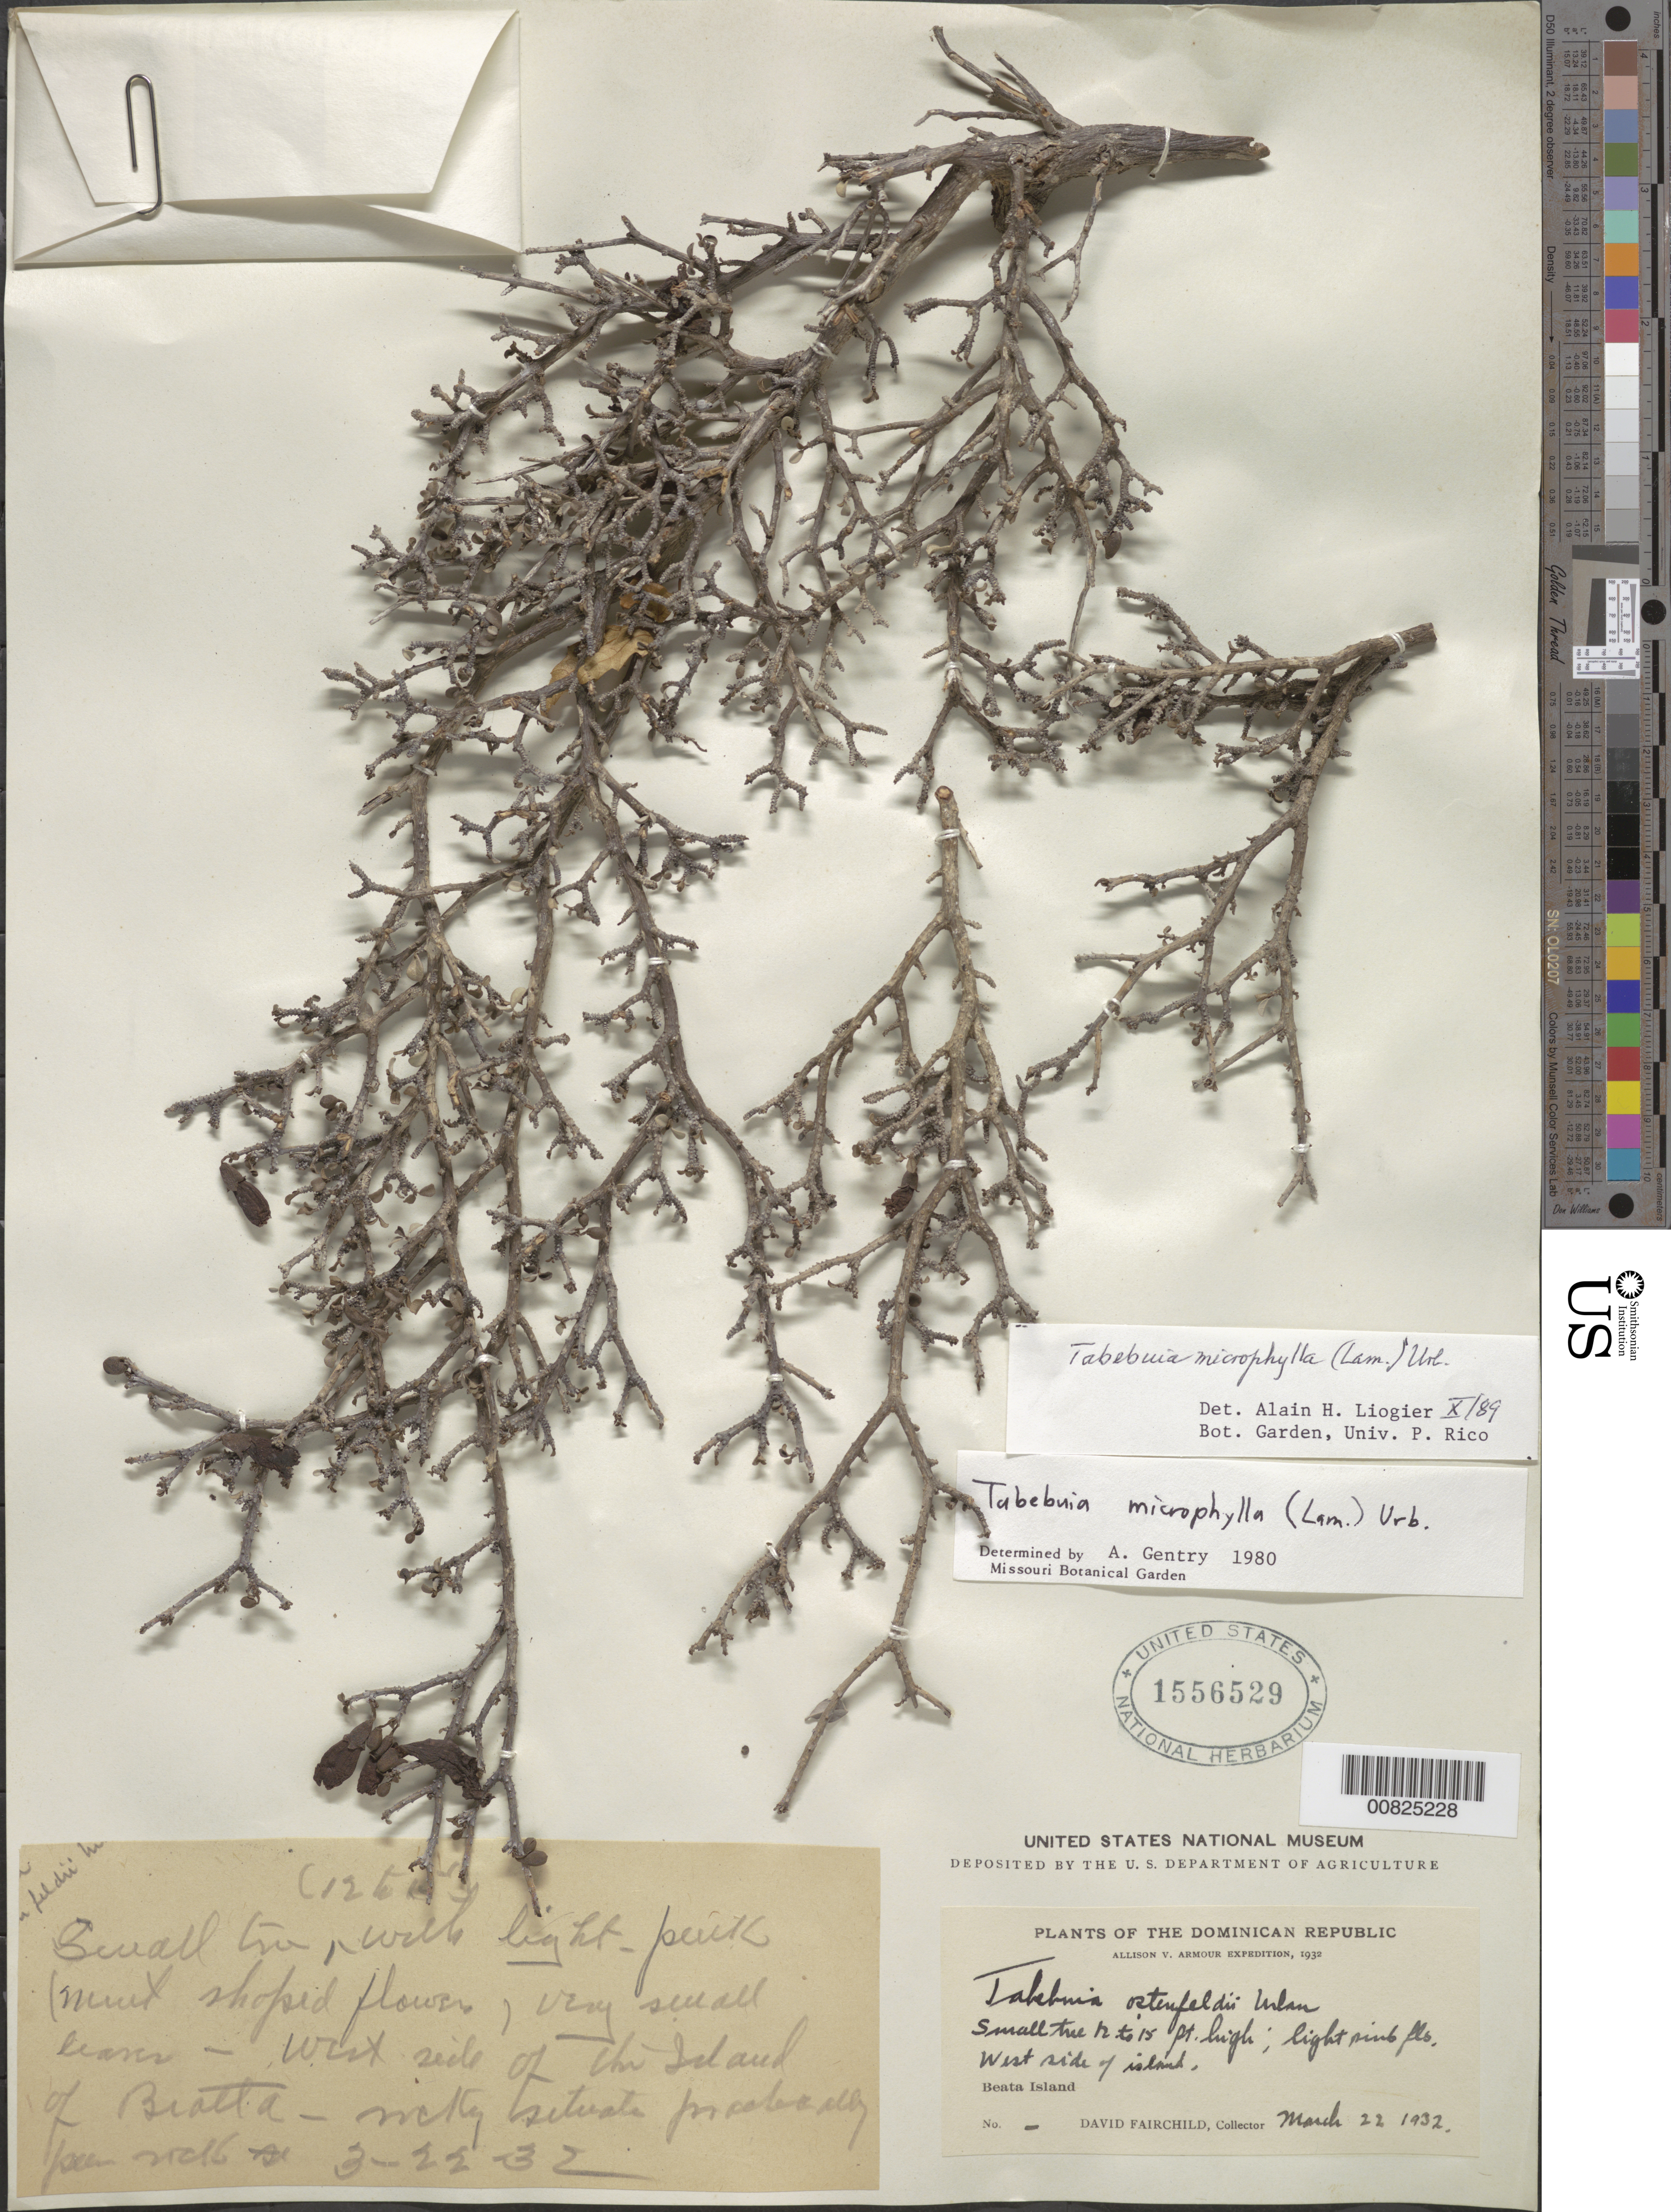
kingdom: Plantae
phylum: Tracheophyta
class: Magnoliopsida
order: Lamiales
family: Bignoniaceae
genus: Tabebuia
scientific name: Tabebuia microphylla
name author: (Lam.) Urb.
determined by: Liogier, Alain H.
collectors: D. Fairchild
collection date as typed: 22 Mar 1932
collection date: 1932-03-22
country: Dominican Republic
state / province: Barahona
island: Isla Beata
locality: West side of island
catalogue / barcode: US 1556529